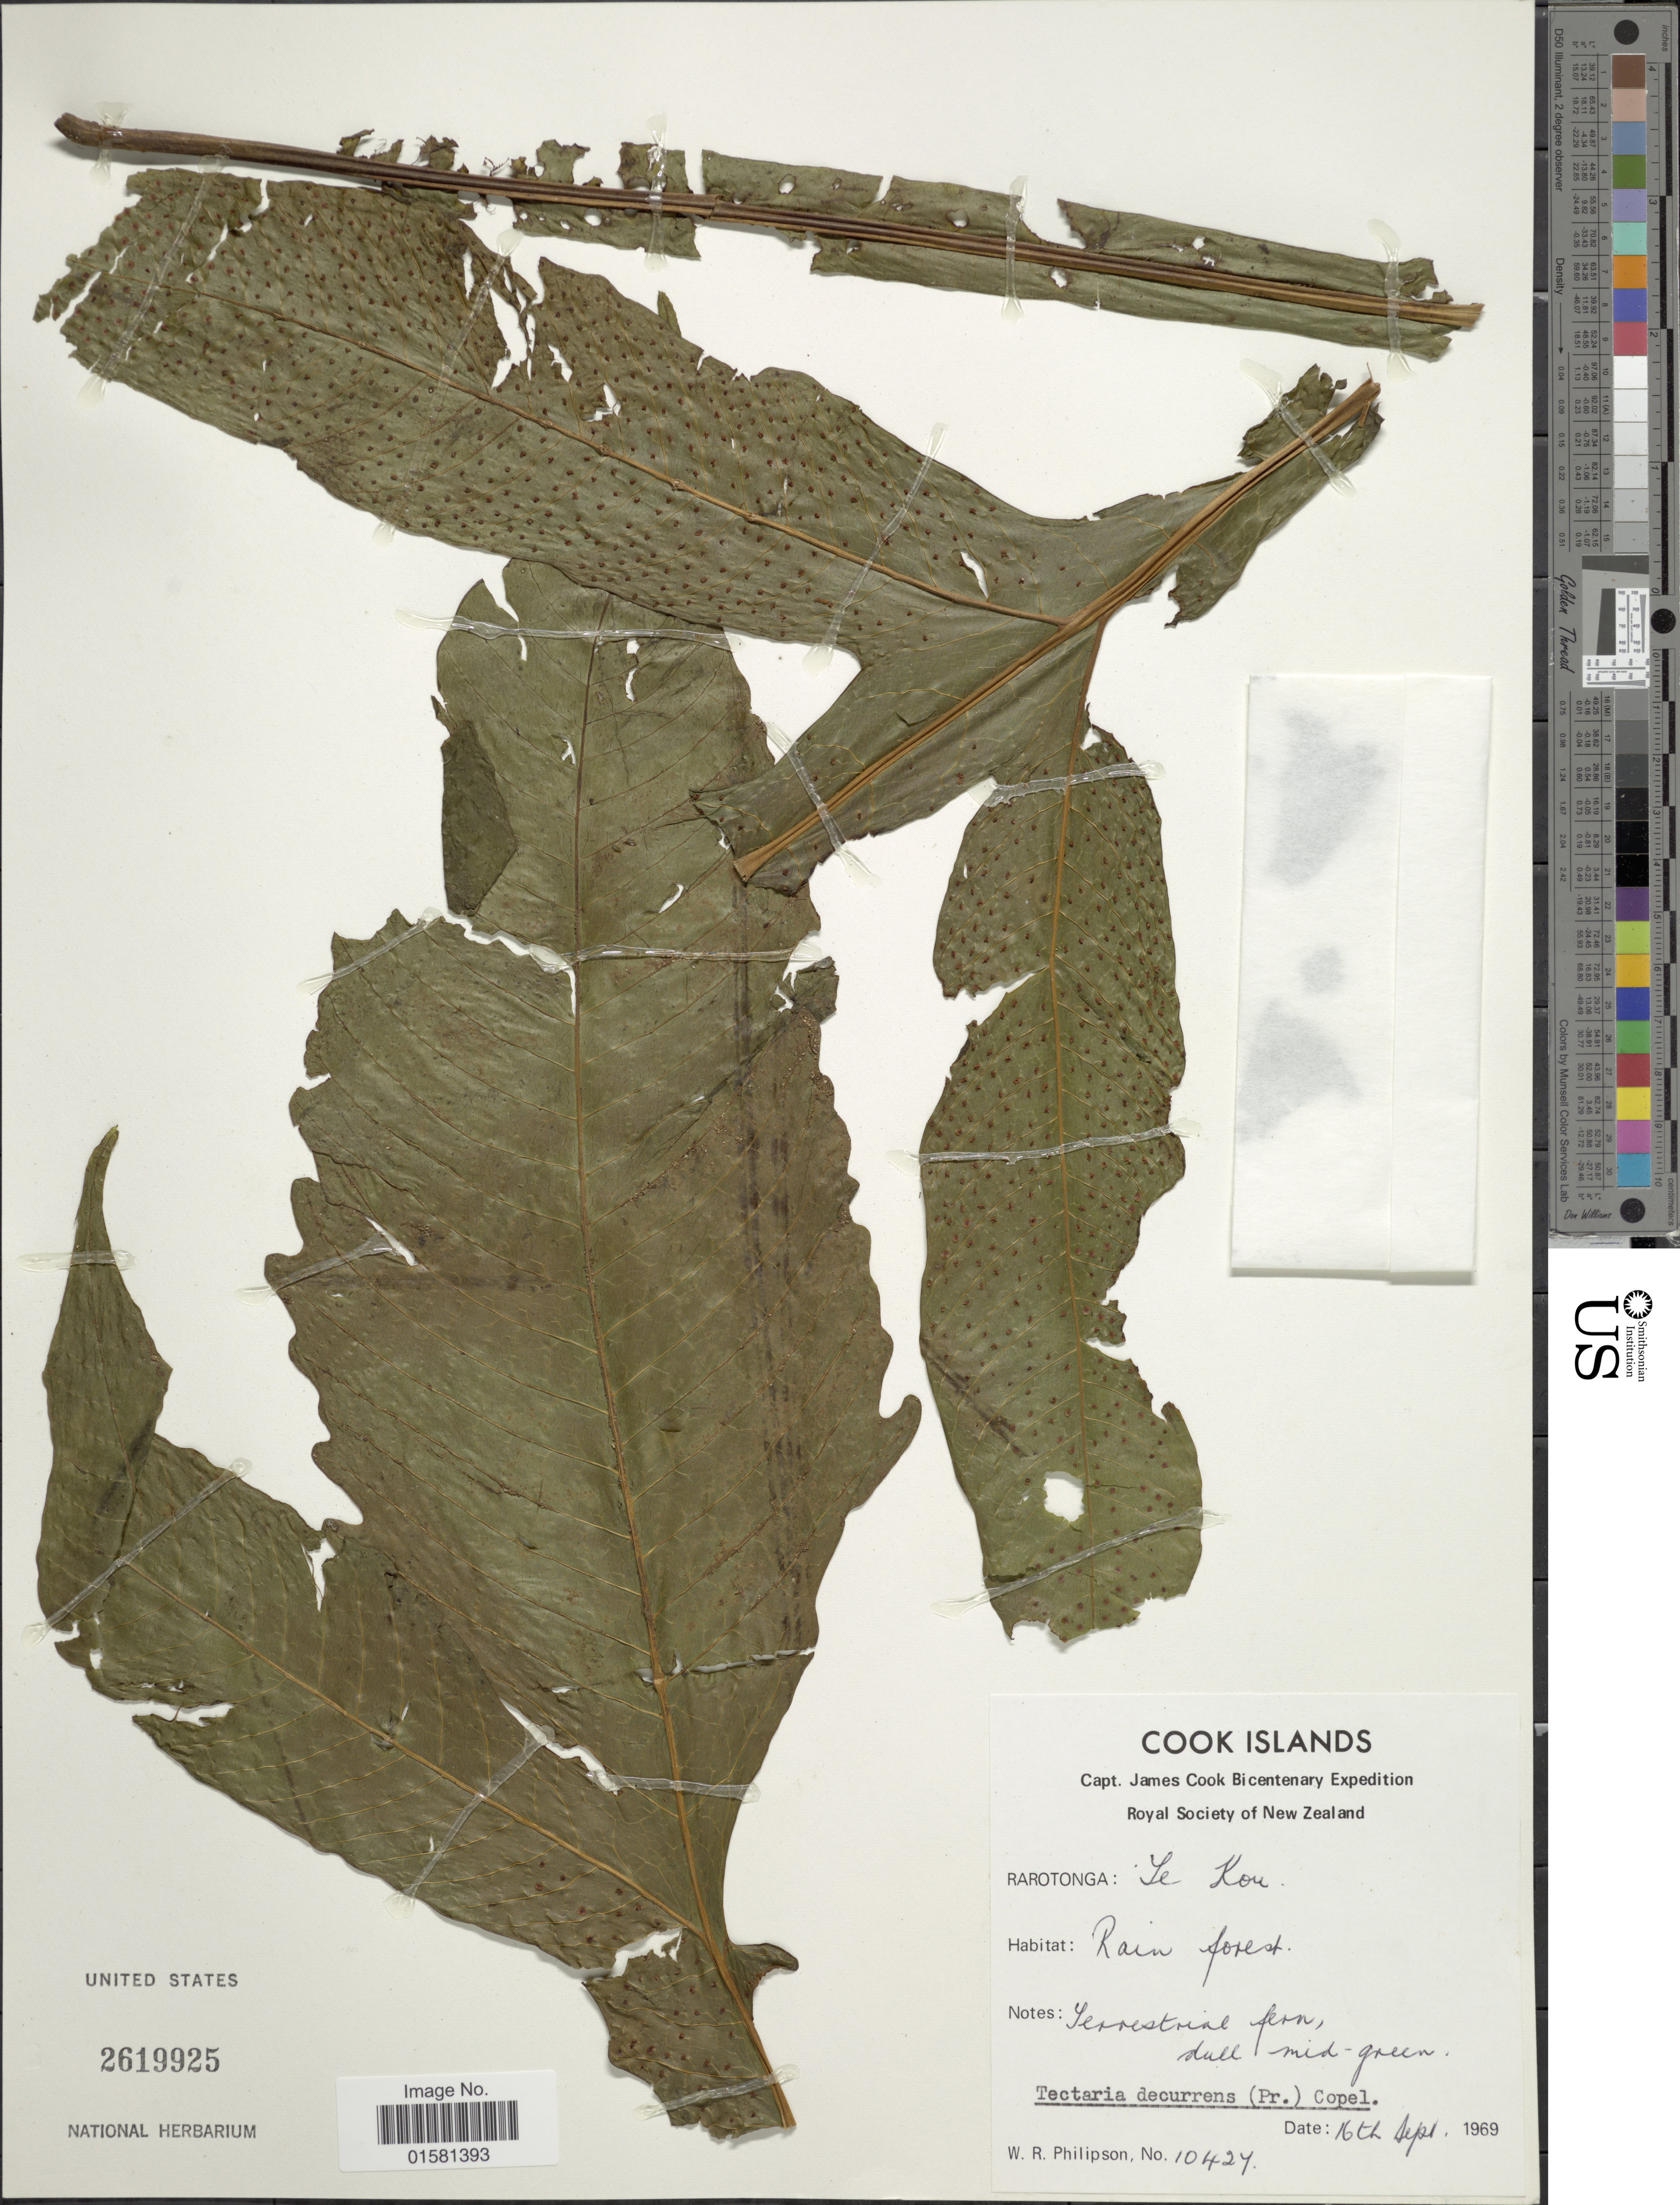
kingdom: Plantae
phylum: Tracheophyta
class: Polypodiopsida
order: Polypodiales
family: Tectariaceae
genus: Tectaria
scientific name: Tectaria decurrens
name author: (Presel.) Copel. in Elmer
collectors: W. R. Philipson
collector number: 10427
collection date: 1969-09-16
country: Cook Islands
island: Rarotonga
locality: Rarotonga: Le Kou [interpreted]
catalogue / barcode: US 2619925